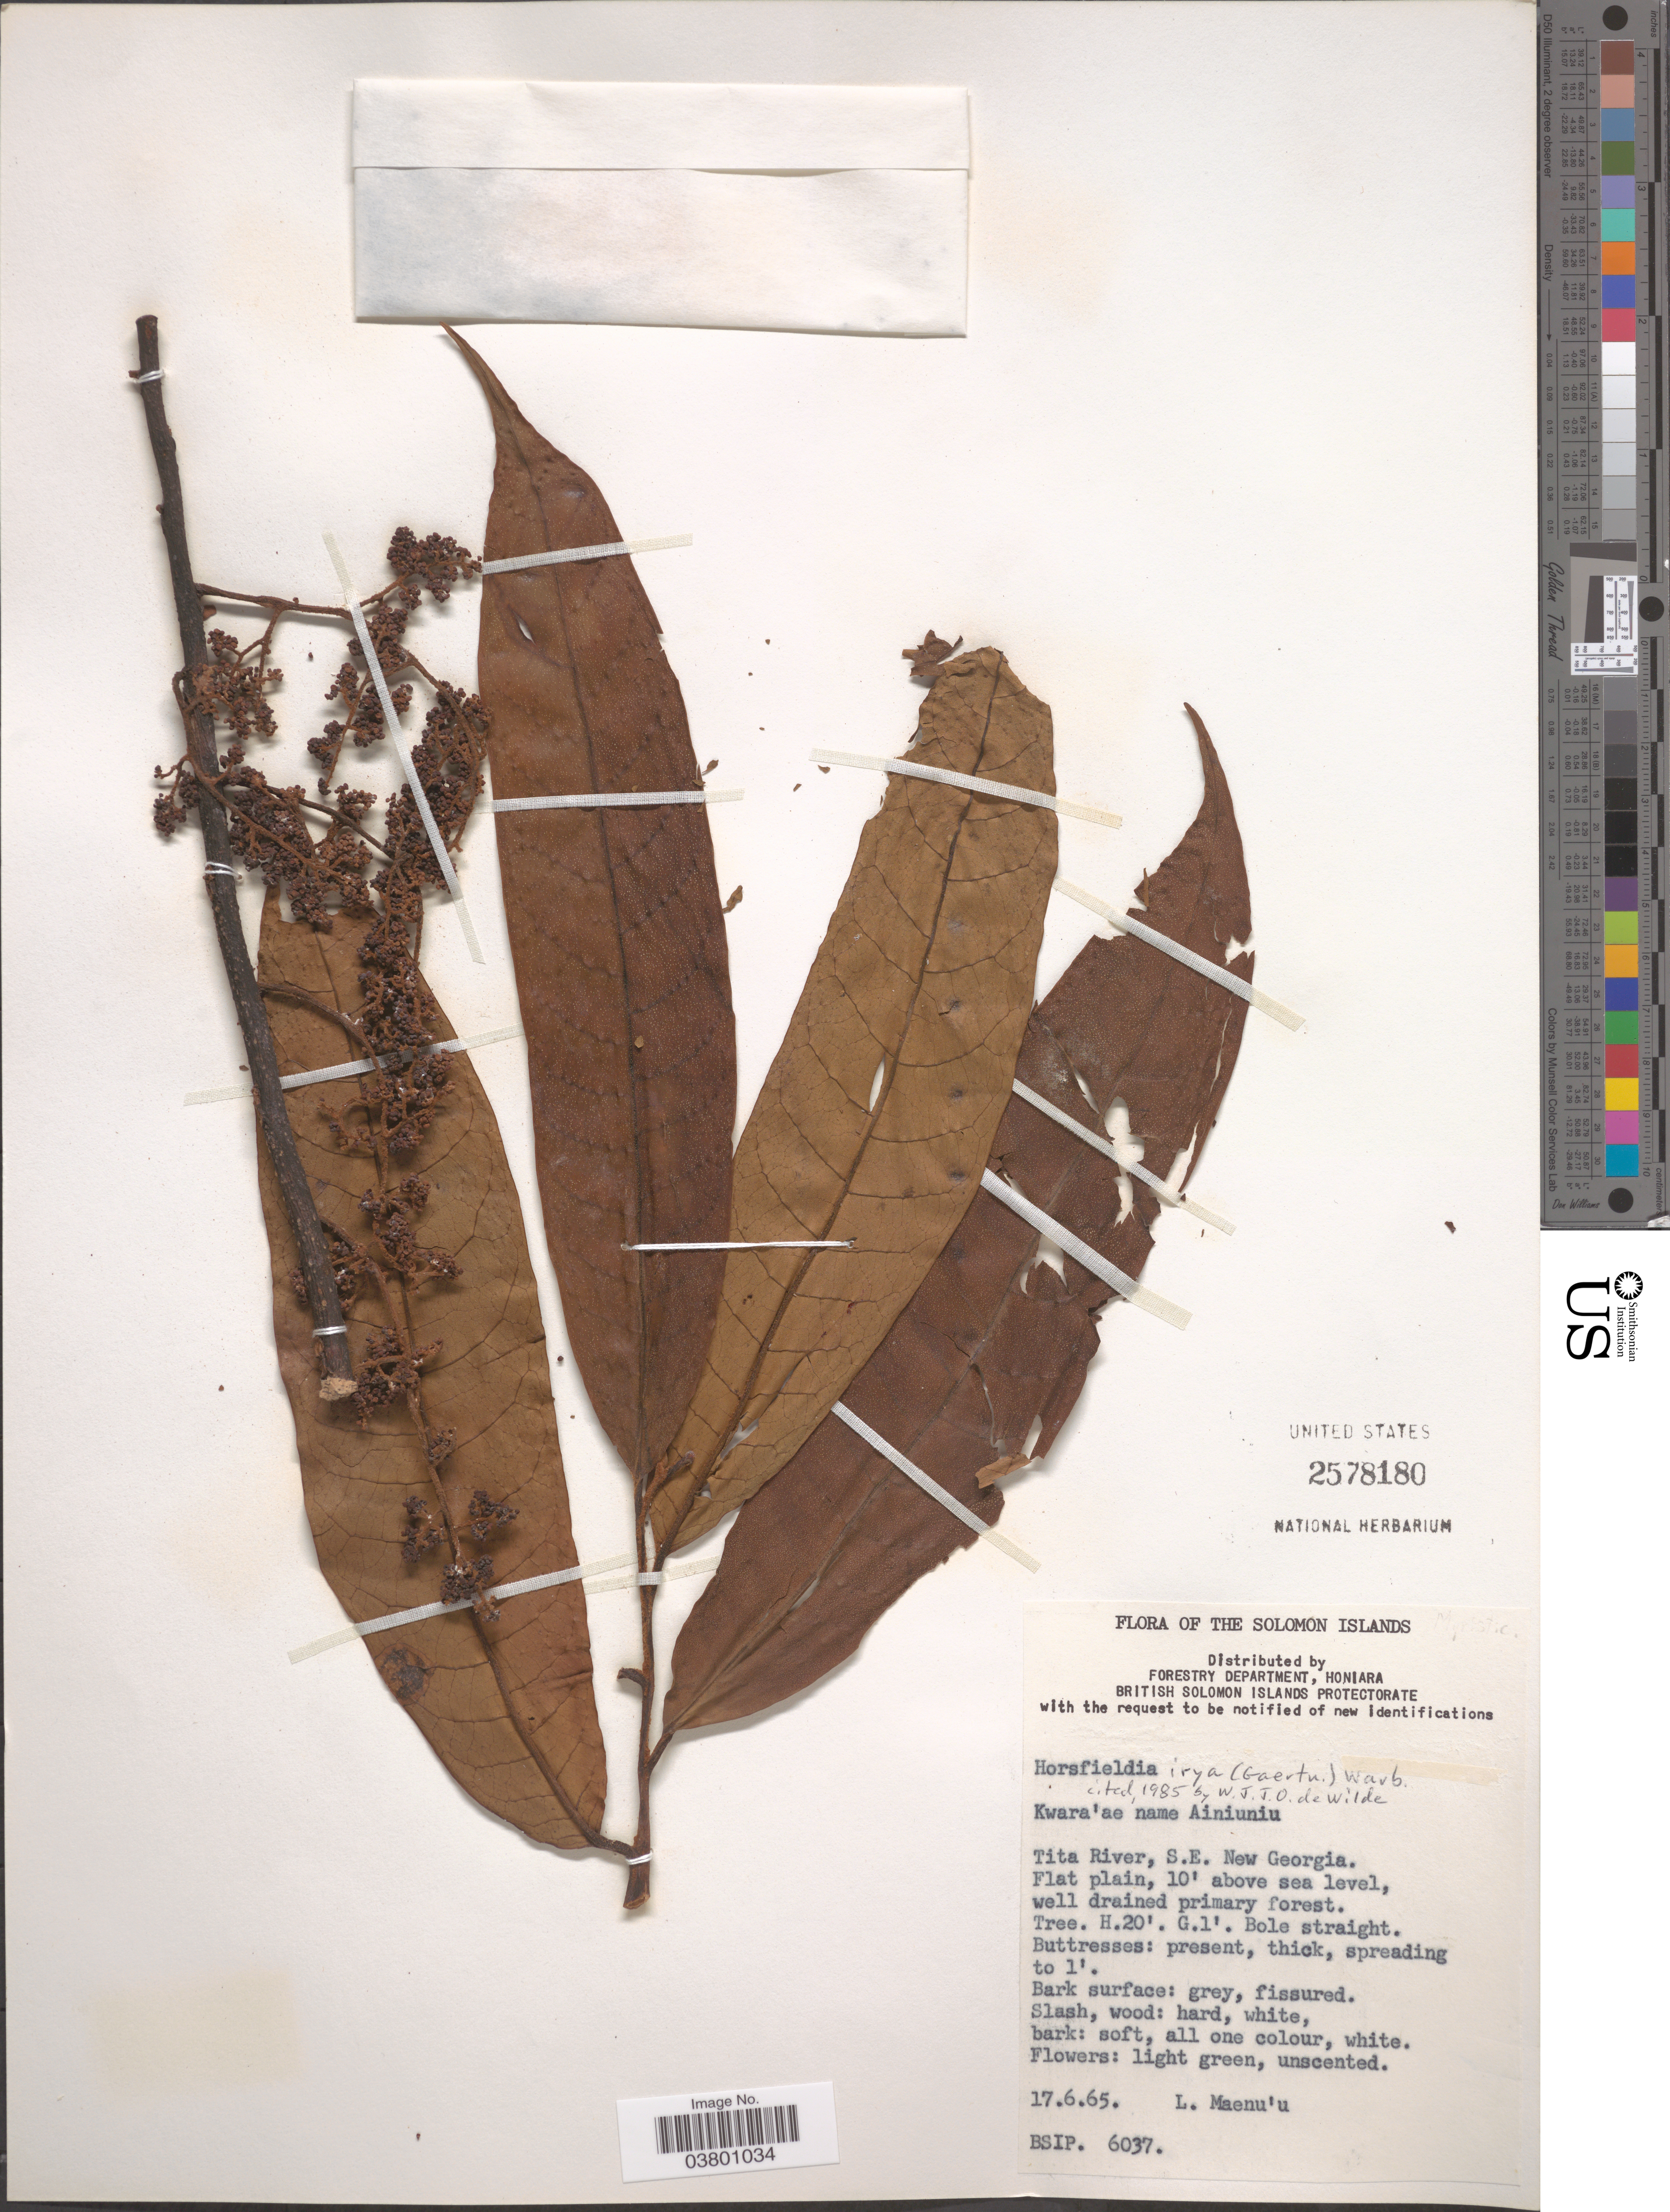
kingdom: Plantae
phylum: Tracheophyta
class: Magnoliopsida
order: Magnoliales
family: Myristicaceae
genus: Horsfieldia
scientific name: Horsfieldia irya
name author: (Gaertn.) Warb.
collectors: L. Maenu'u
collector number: BSIP 6037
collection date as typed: Transcribed d/m/y: 17/6/65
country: Solomon Islands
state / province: Solomon Islands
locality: Tita River, S.E. New Georgia.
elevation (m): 3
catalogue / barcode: US 2578180